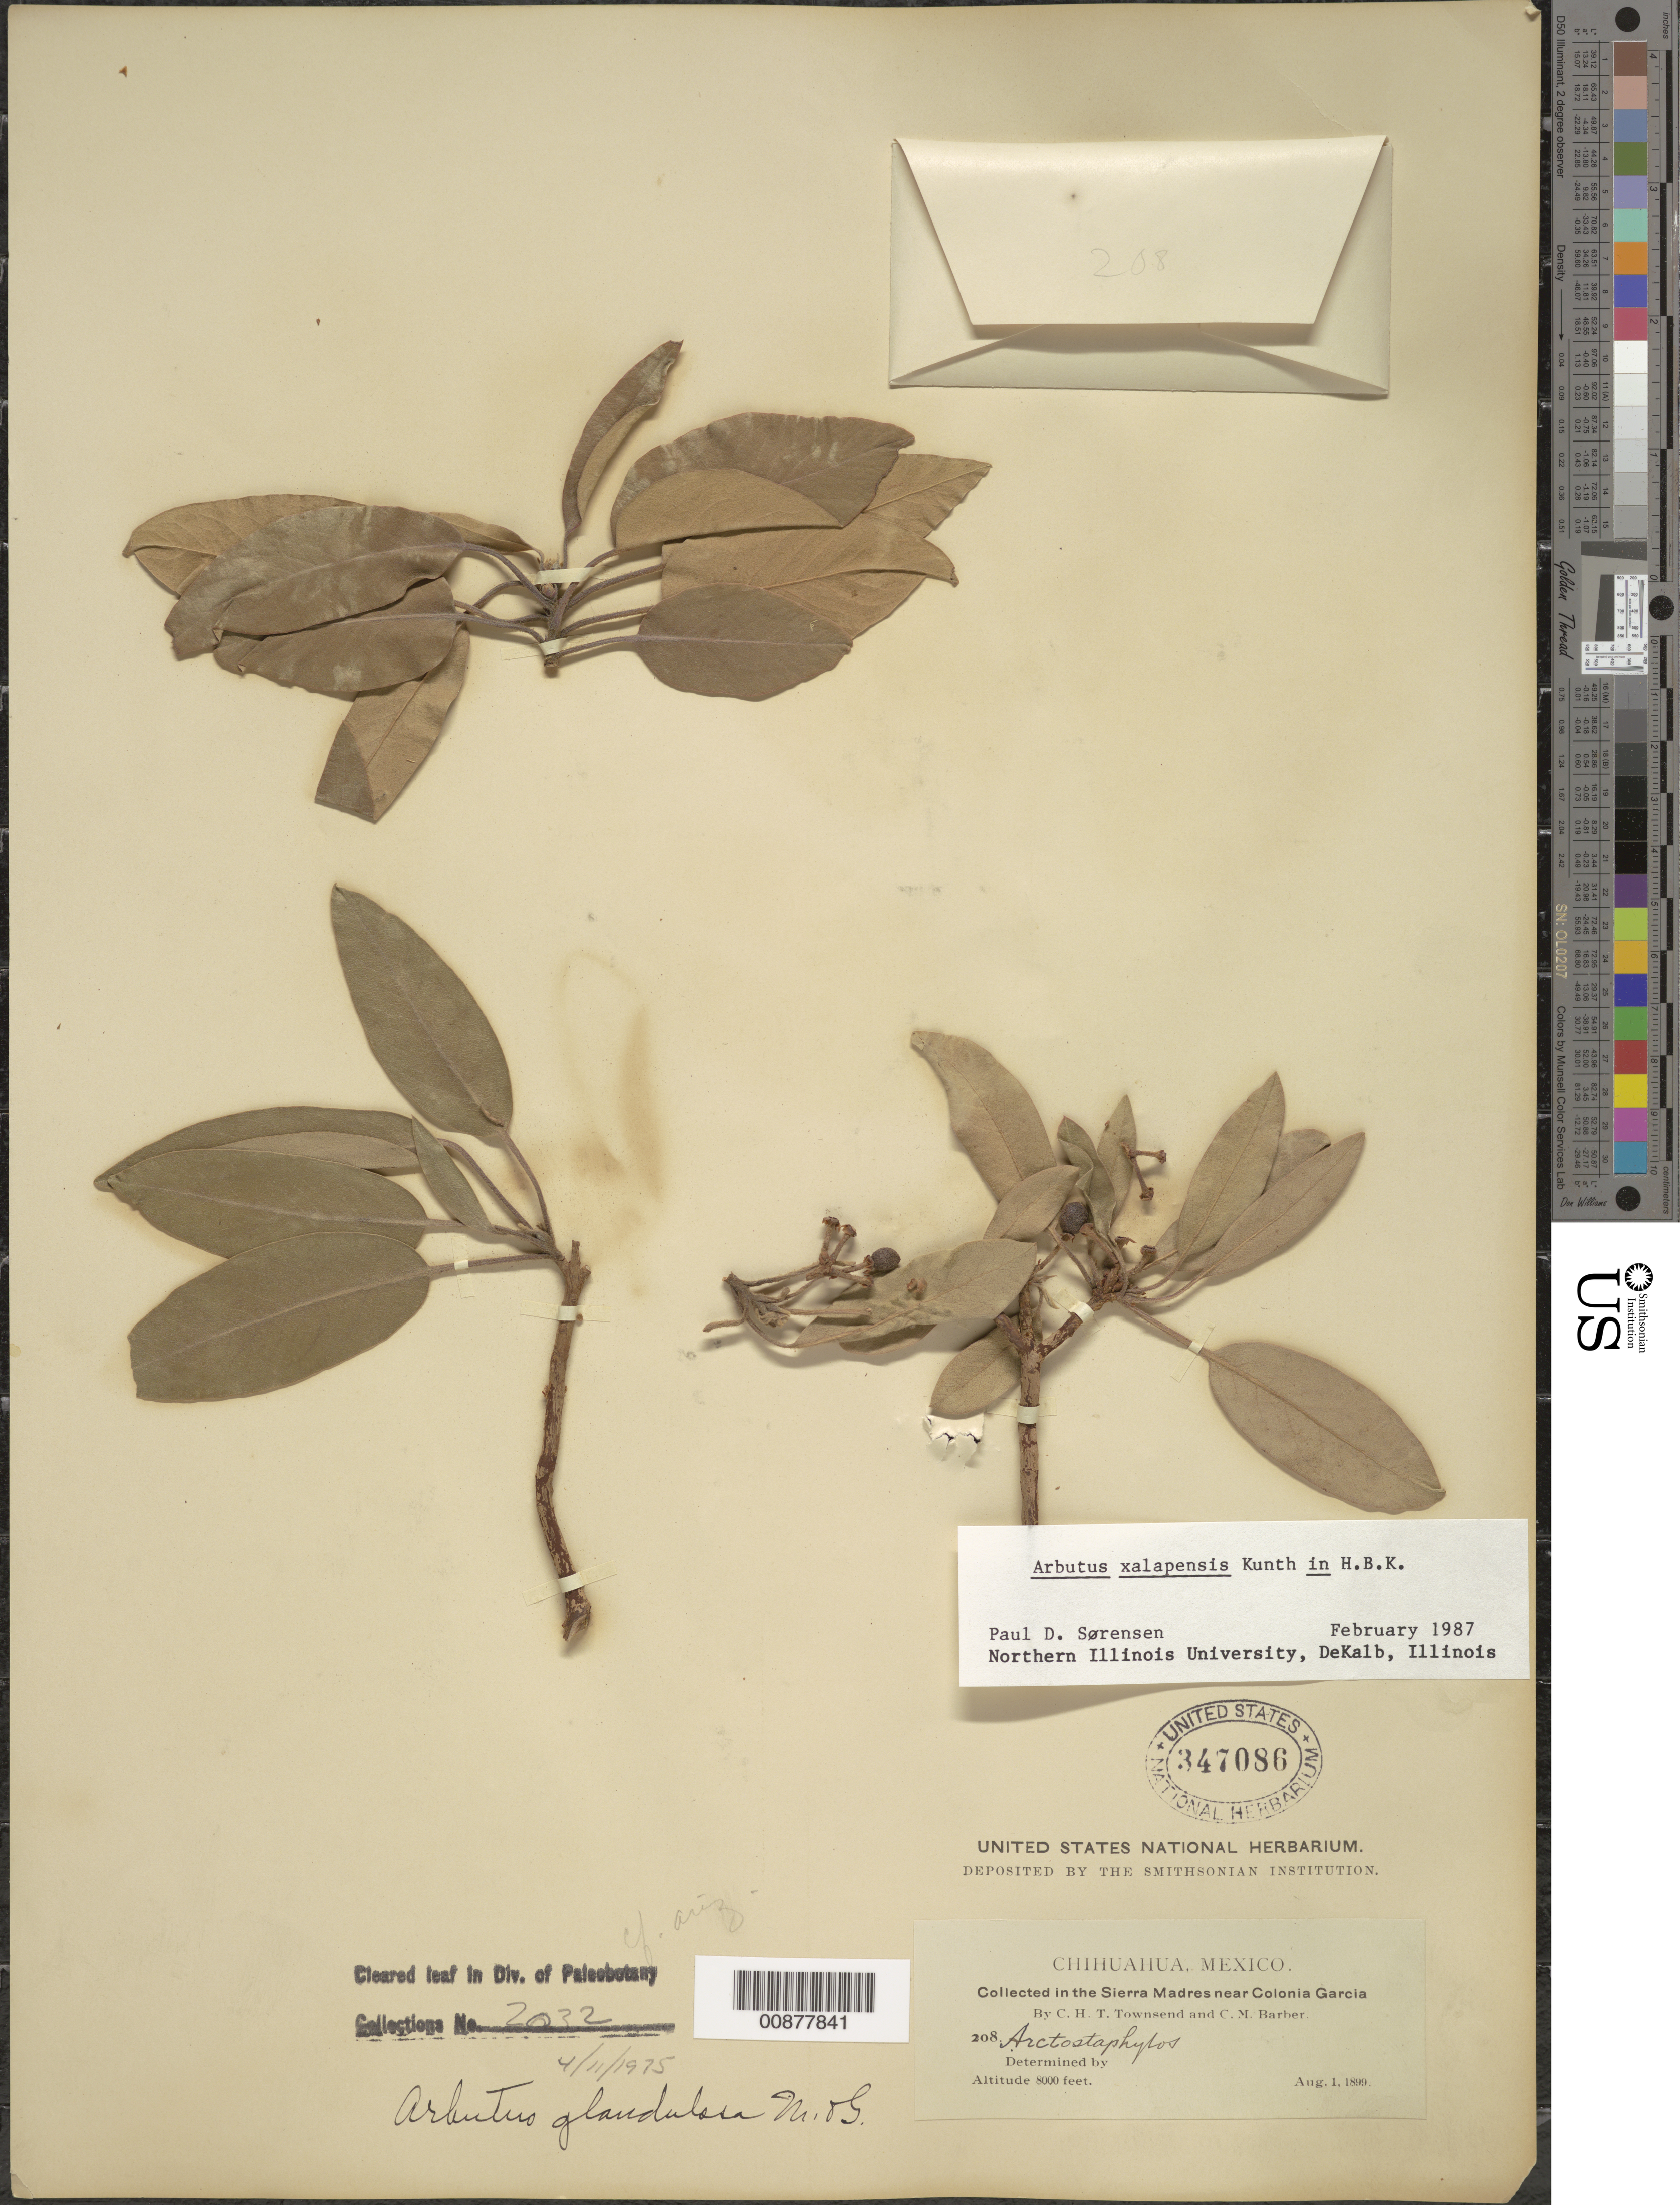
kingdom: Plantae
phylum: Tracheophyta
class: Magnoliopsida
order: Ericales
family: Ericaceae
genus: Arbutus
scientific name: Arbutus xalapensis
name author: Kunth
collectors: C. H. T. Townsend & C. Barber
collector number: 208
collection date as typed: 01 Aug 1899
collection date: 1899-08-01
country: Mexico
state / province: Chihuahua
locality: Sierra Madre near Colonia García, Chihuahua.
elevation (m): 2438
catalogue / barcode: US 347086